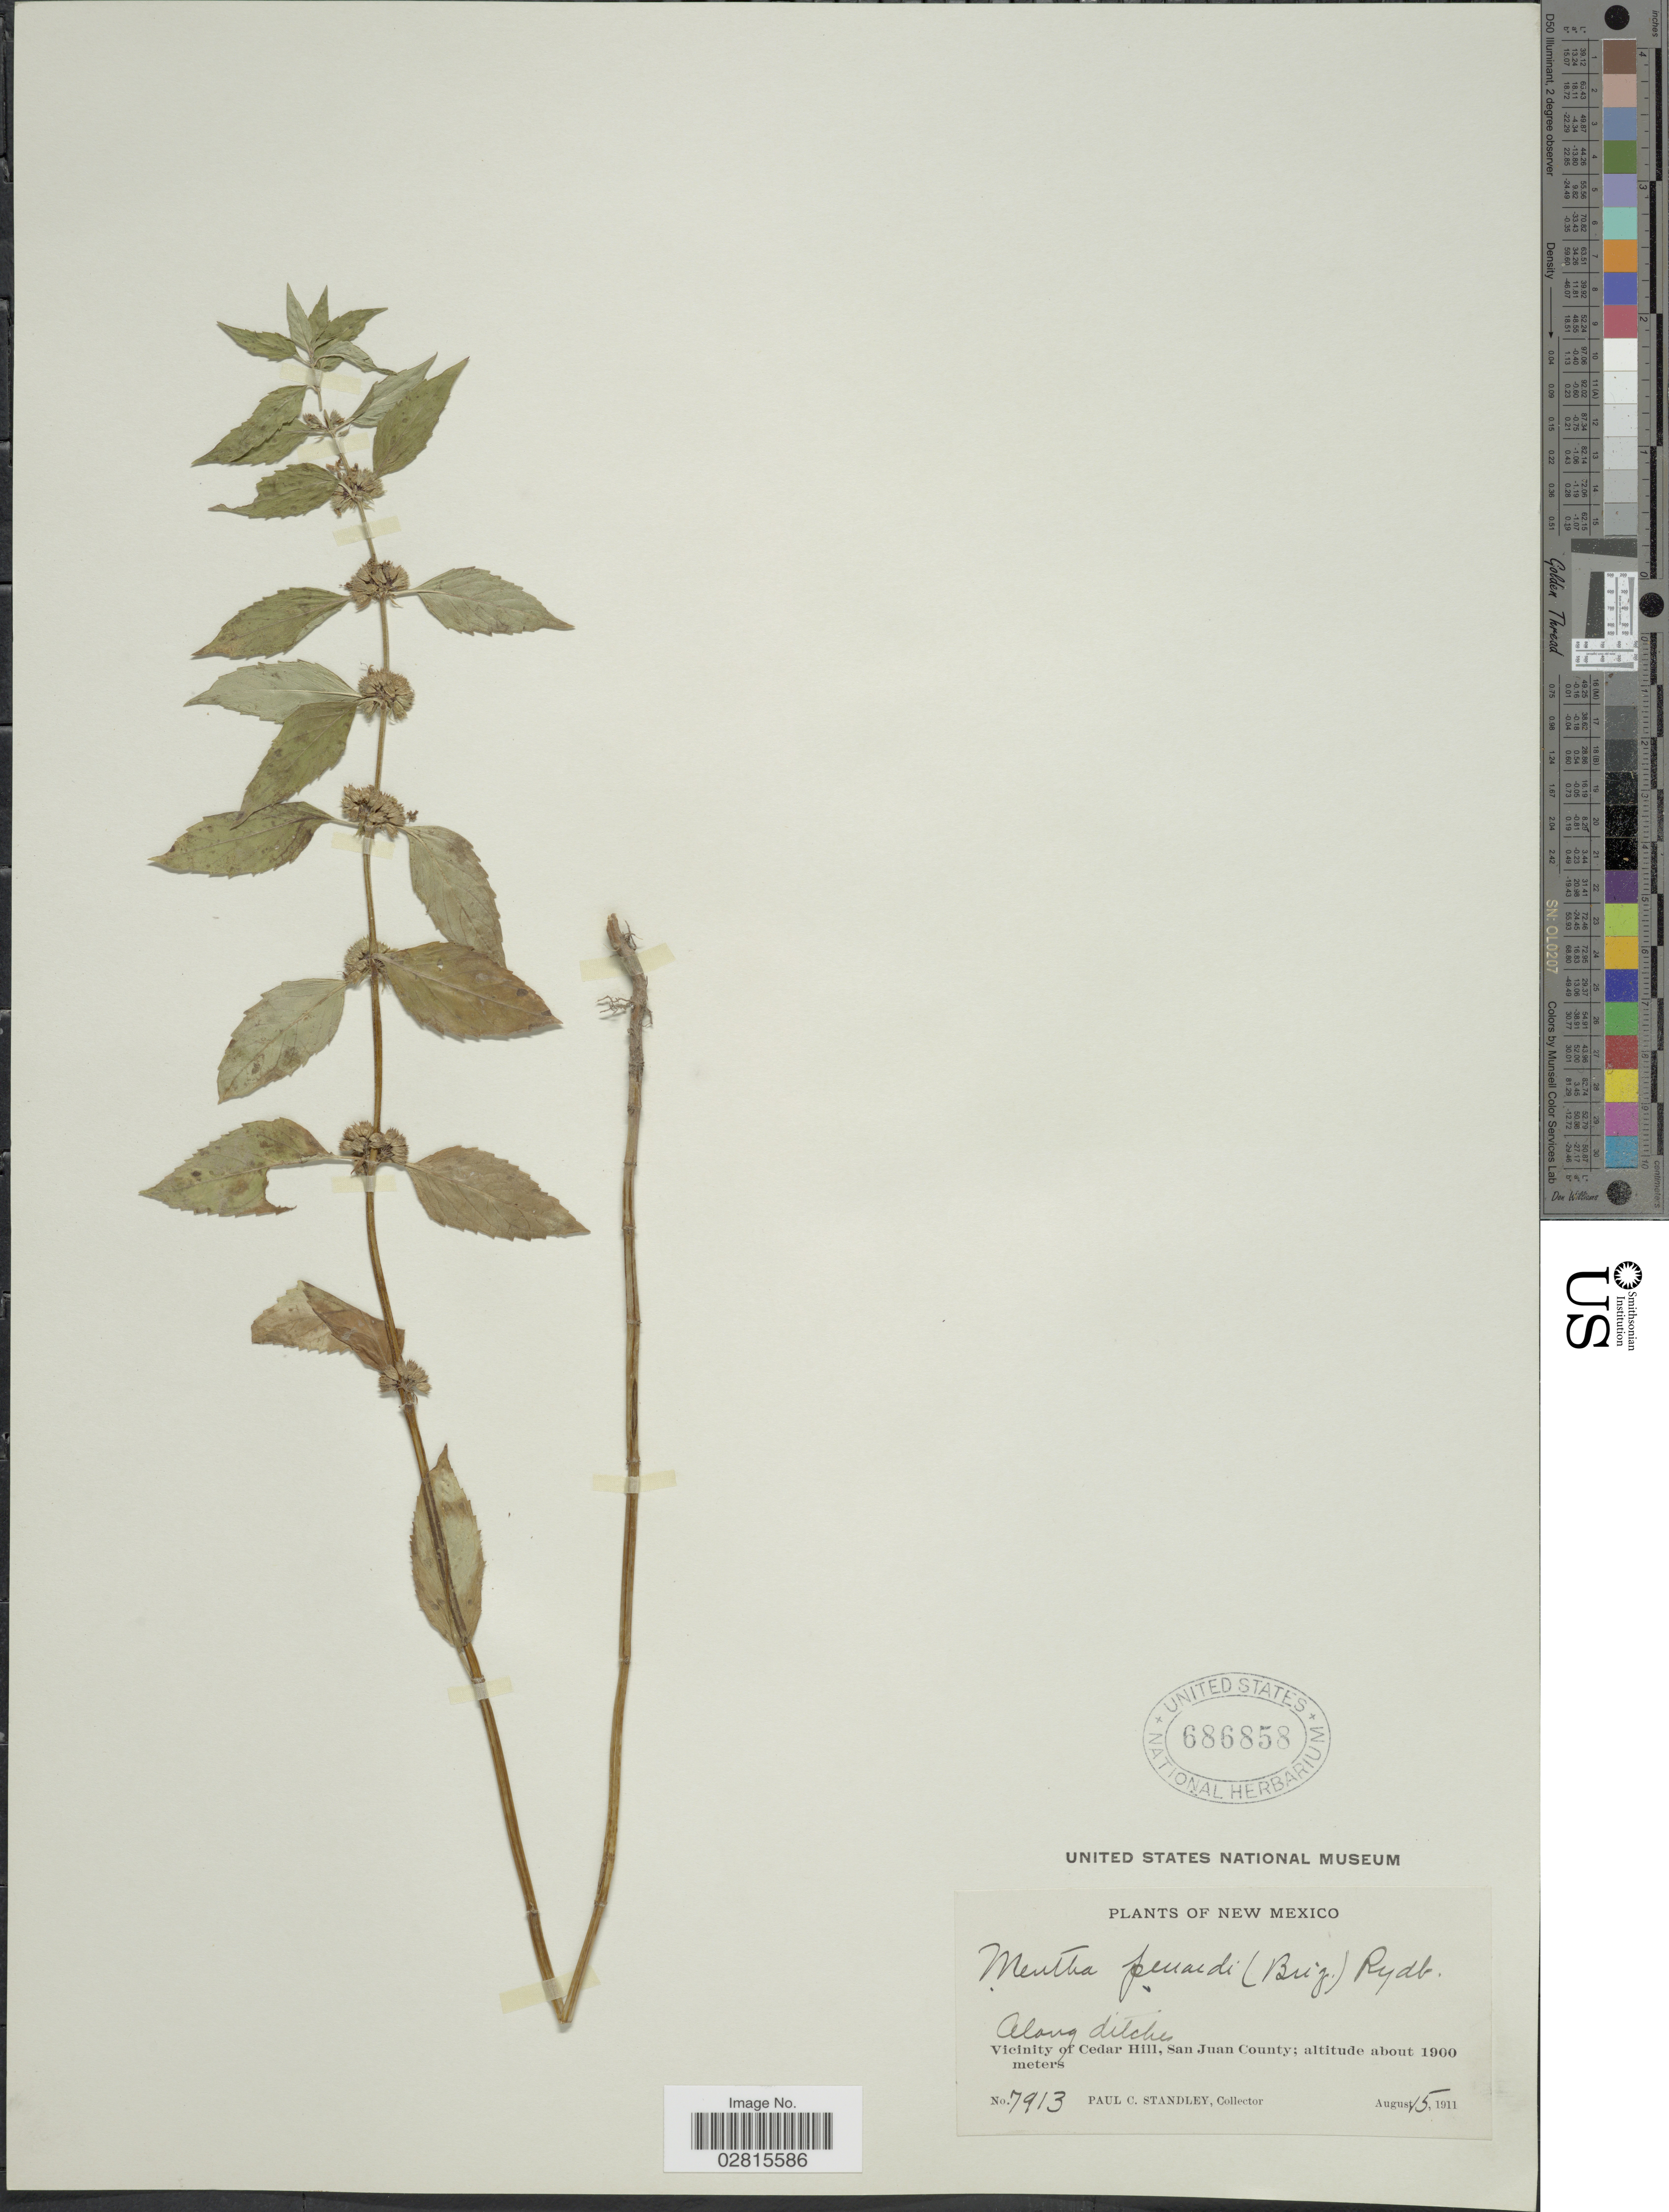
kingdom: Plantae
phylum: Tracheophyta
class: Magnoliopsida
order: Lamiales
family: Lamiaceae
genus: Mentha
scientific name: Mentha penardii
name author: (Briq.) Rydb.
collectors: P. C. Standley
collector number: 7913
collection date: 1911-08-15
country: United States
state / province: New Mexico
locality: Along ditches, Vicinity of Cedar Hill, San Juan County.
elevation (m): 1900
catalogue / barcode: US 686858